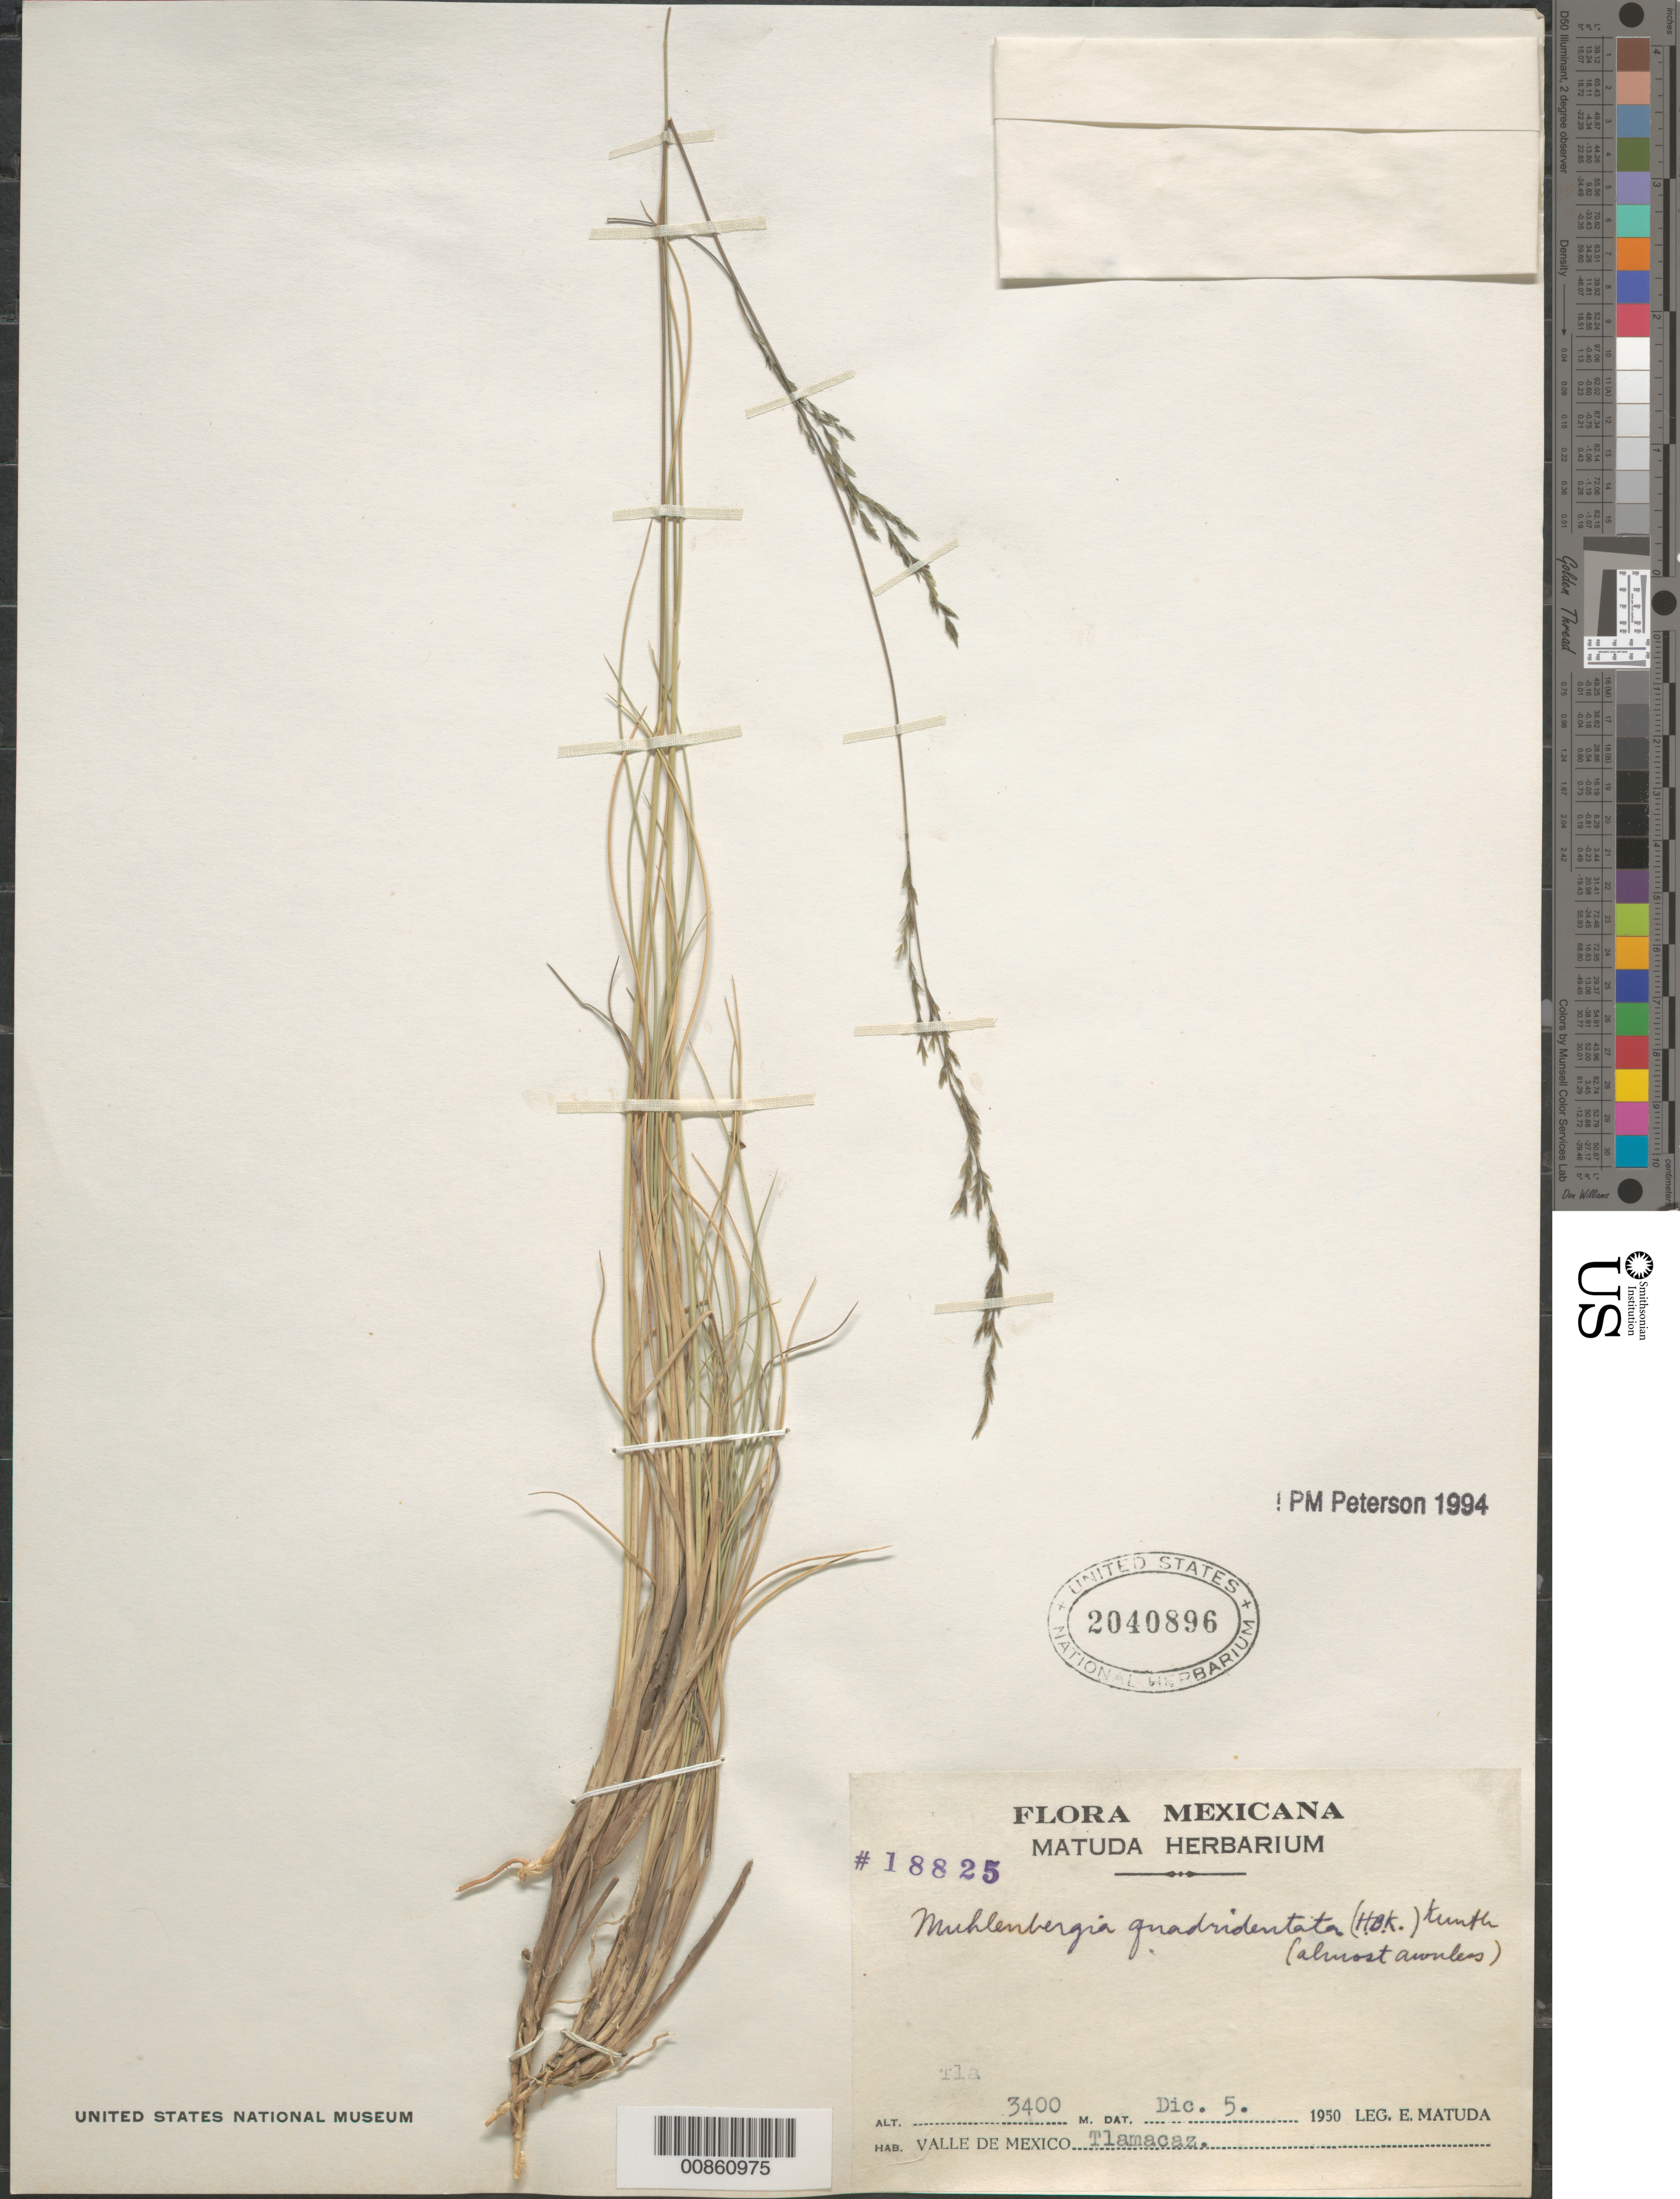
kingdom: Plantae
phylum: Tracheophyta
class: Liliopsida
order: Poales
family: Poaceae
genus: Muhlenbergia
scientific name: Muhlenbergia purpusii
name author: Mez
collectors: E. Matuda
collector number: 18825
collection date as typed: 05 Dec 1950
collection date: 1950-12-05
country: Mexico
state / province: México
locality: Tlamacas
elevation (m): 3400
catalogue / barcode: US 2040896